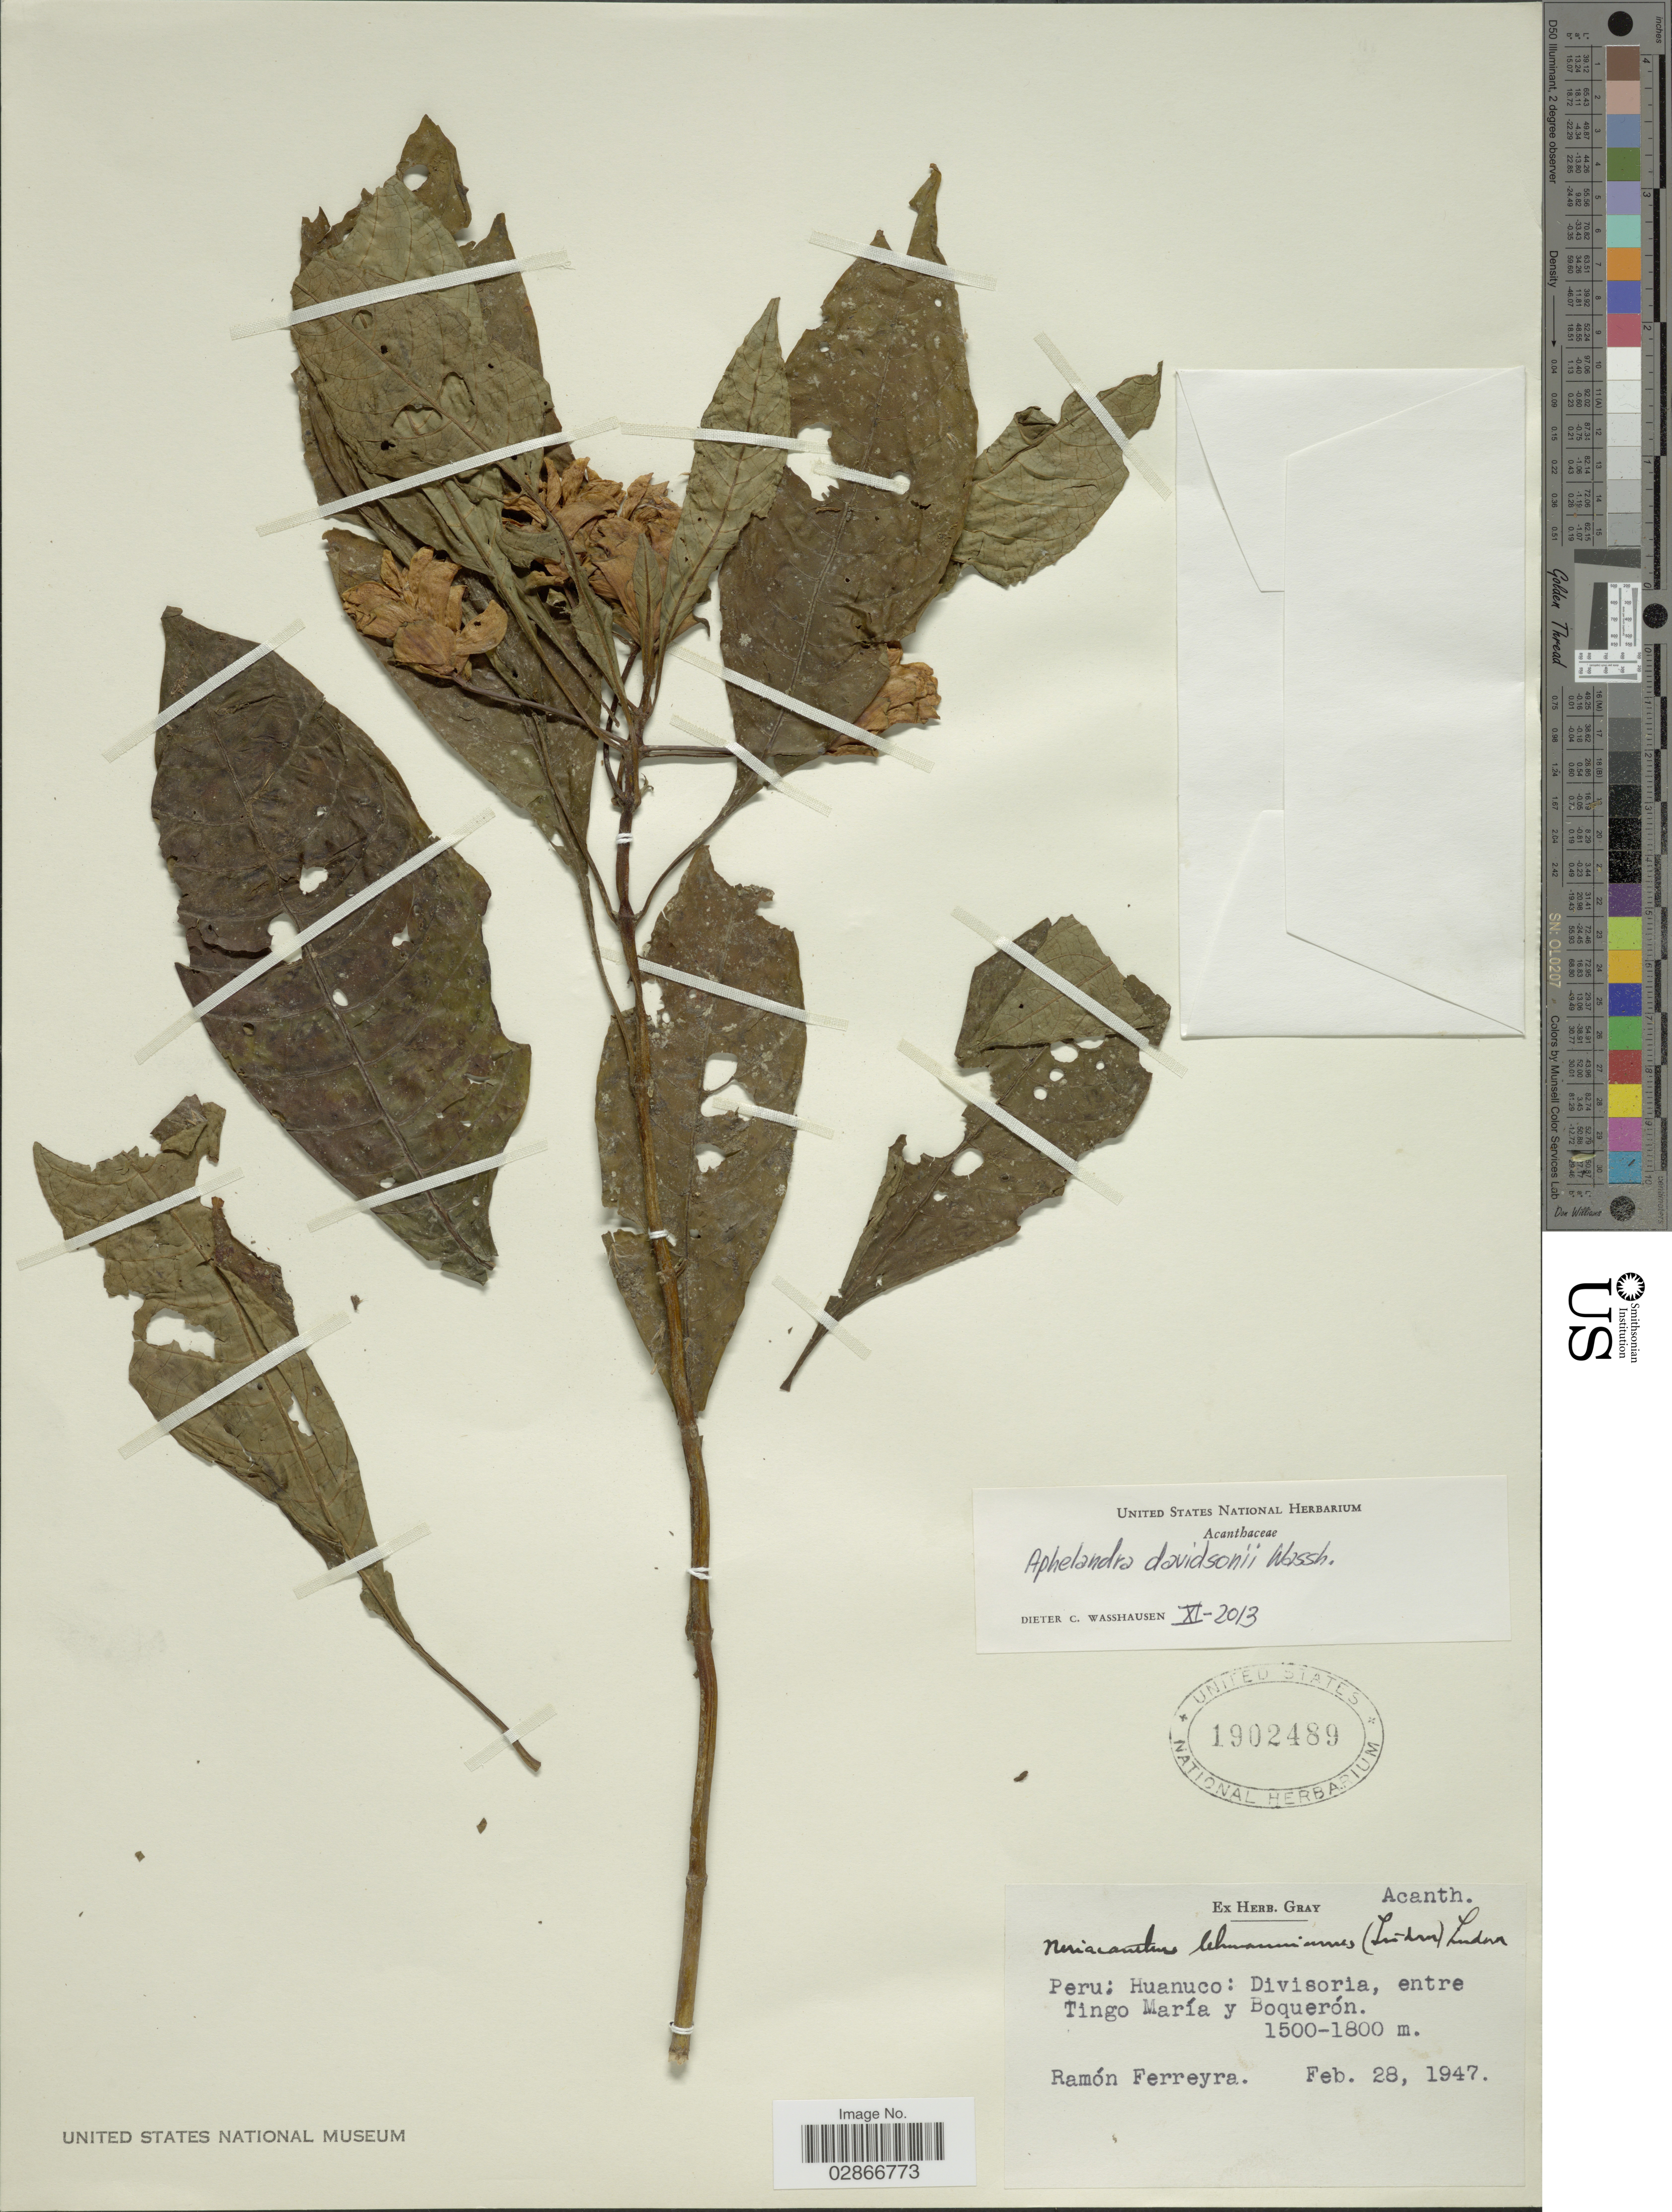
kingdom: Plantae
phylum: Tracheophyta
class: Magnoliopsida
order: Lamiales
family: Acanthaceae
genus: Aphelandra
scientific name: Aphelandra davidsonii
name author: Wassh.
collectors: R. A. Ferreyra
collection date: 1947-02-28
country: Peru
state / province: Huánuco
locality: Divisoria, entre Tingo María y Boquerón.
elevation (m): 1500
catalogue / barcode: US 1902489